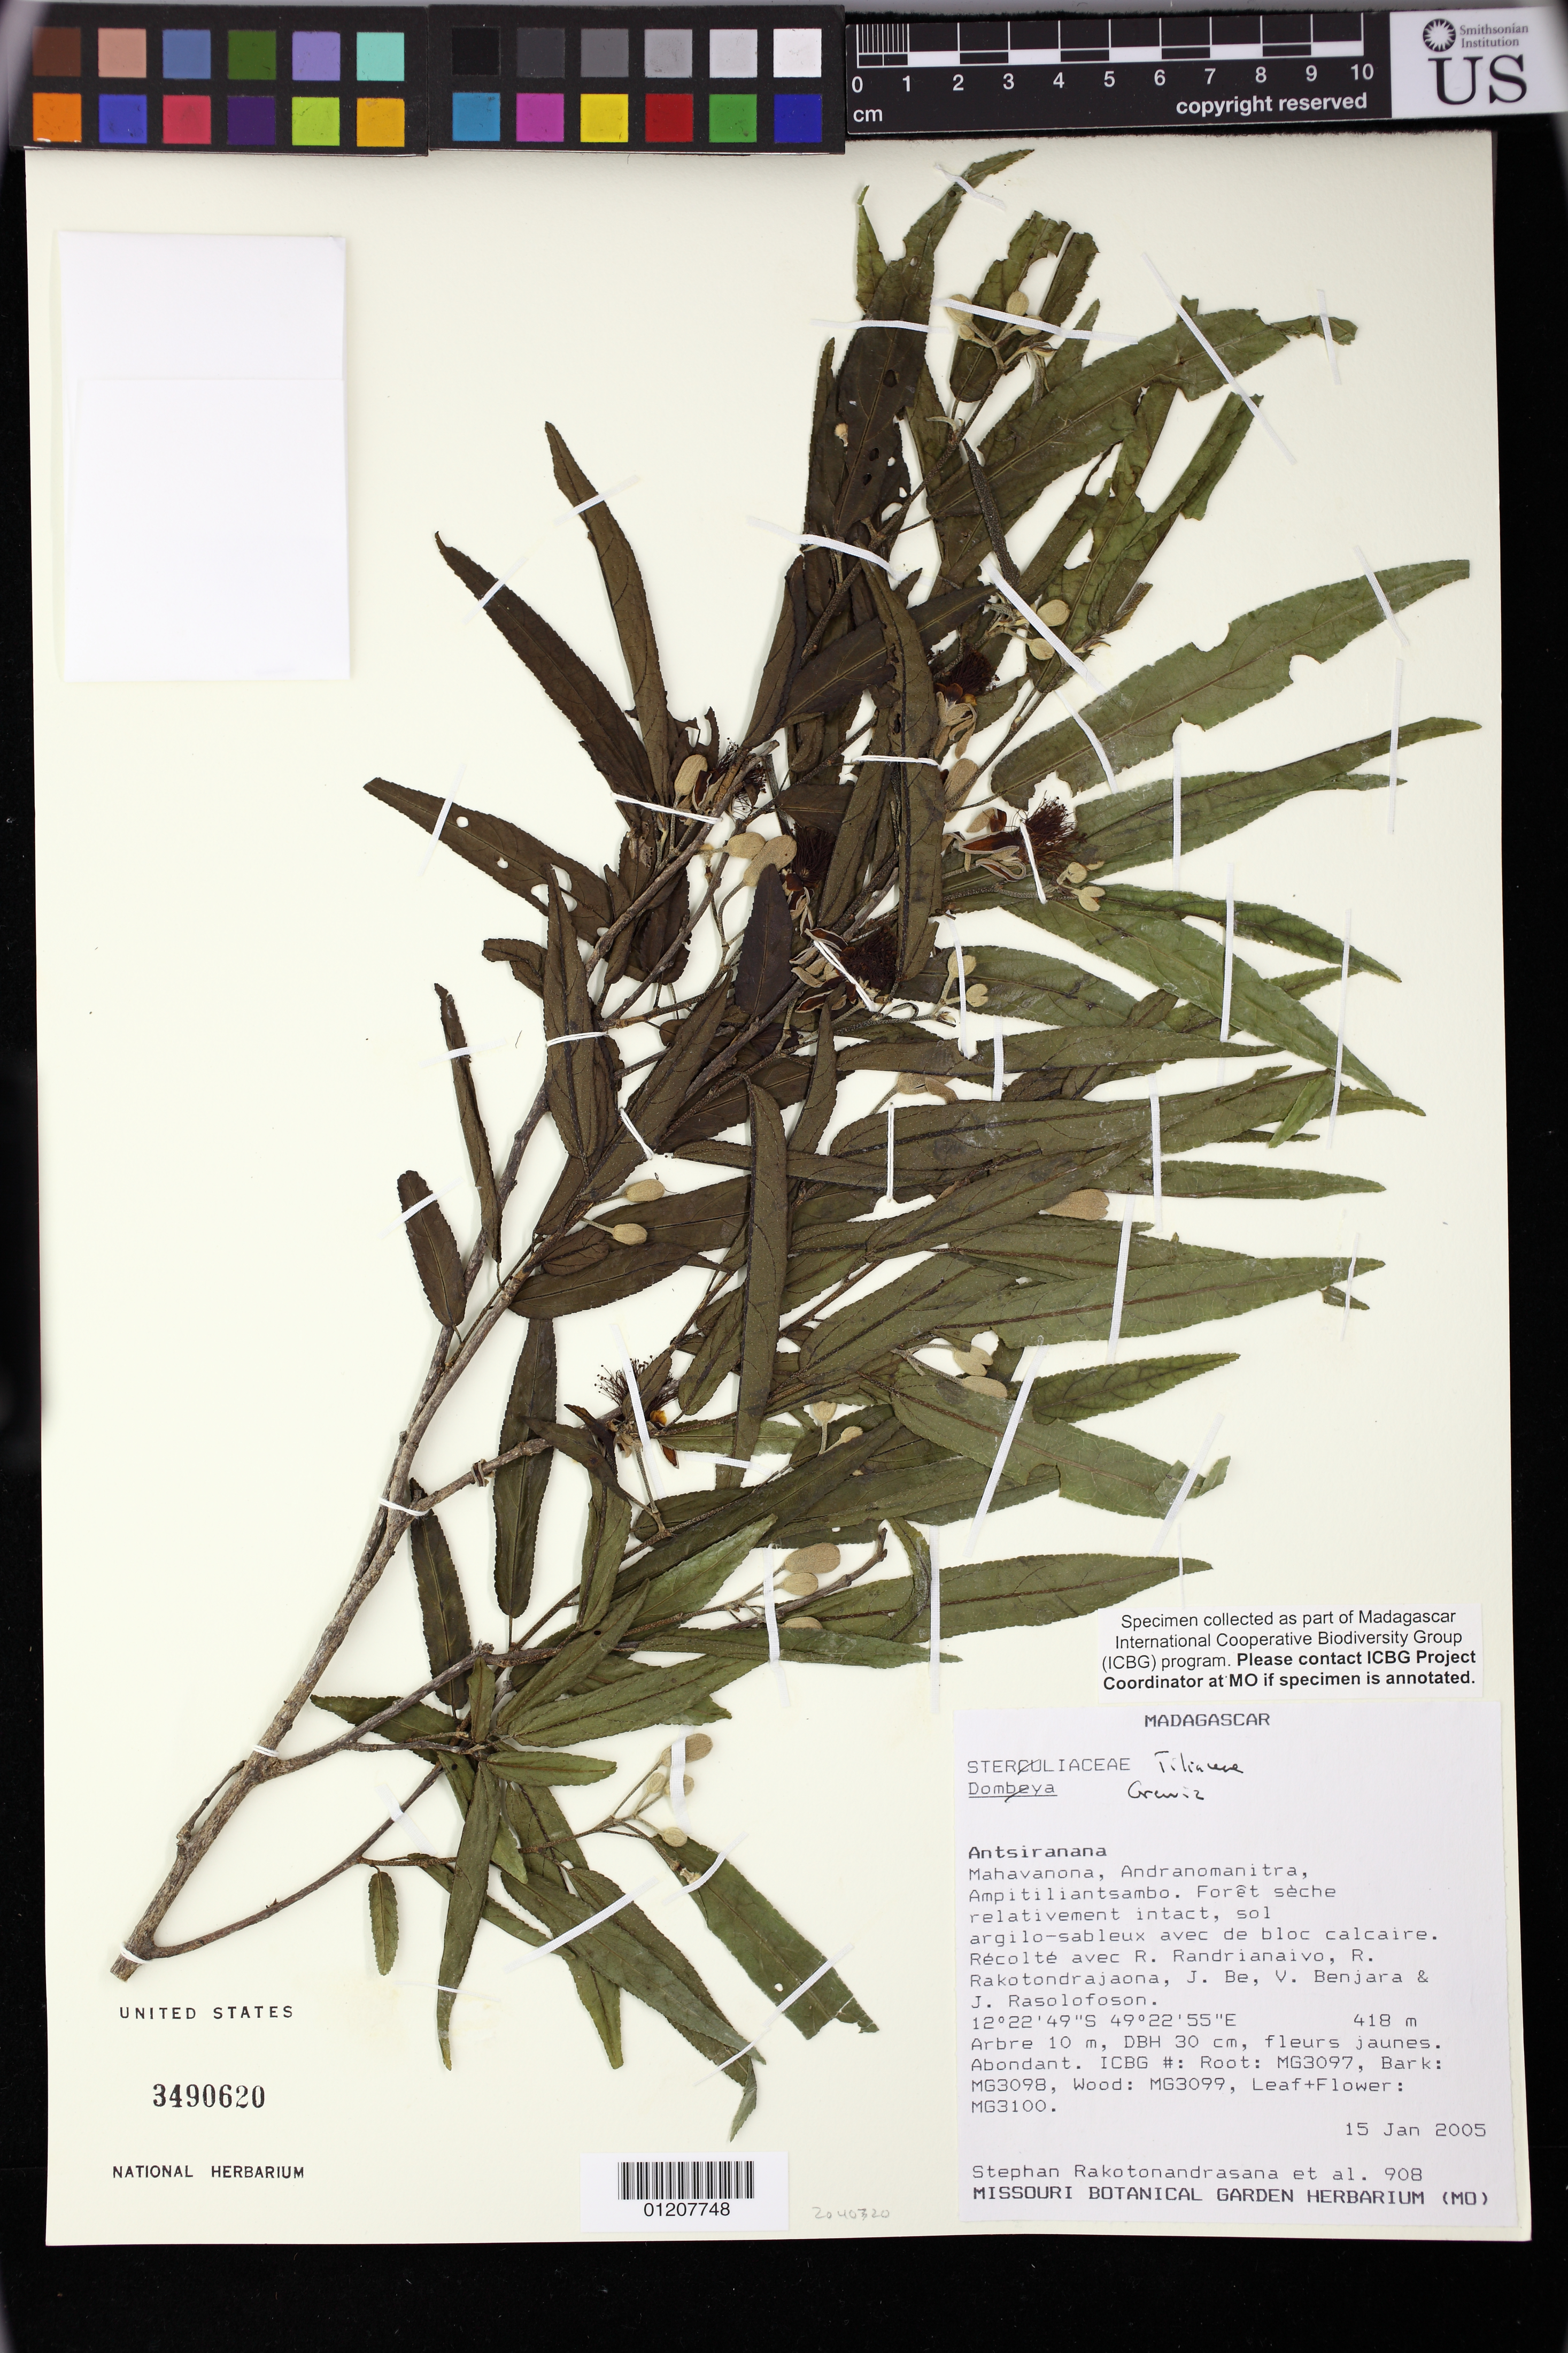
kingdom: Plantae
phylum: Tracheophyta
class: Magnoliopsida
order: Malvales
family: Malvaceae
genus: Grewia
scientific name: Grewia subaequalis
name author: Baill.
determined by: Dorr, L. J., (BOT), Smithsonian Institution - National Museum of Natural History (UNITED STATES)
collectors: S. Rakotonandrasana, R. Randrianaivo, J. Be & V. Benjara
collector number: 908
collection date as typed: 15 Jan 2005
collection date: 2005-01-15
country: Madagascar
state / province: Diana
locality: Antsiranana. . Mahavanona, Andranomanitra, Ampitiliantsambo.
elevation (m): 418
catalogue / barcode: US 3490620